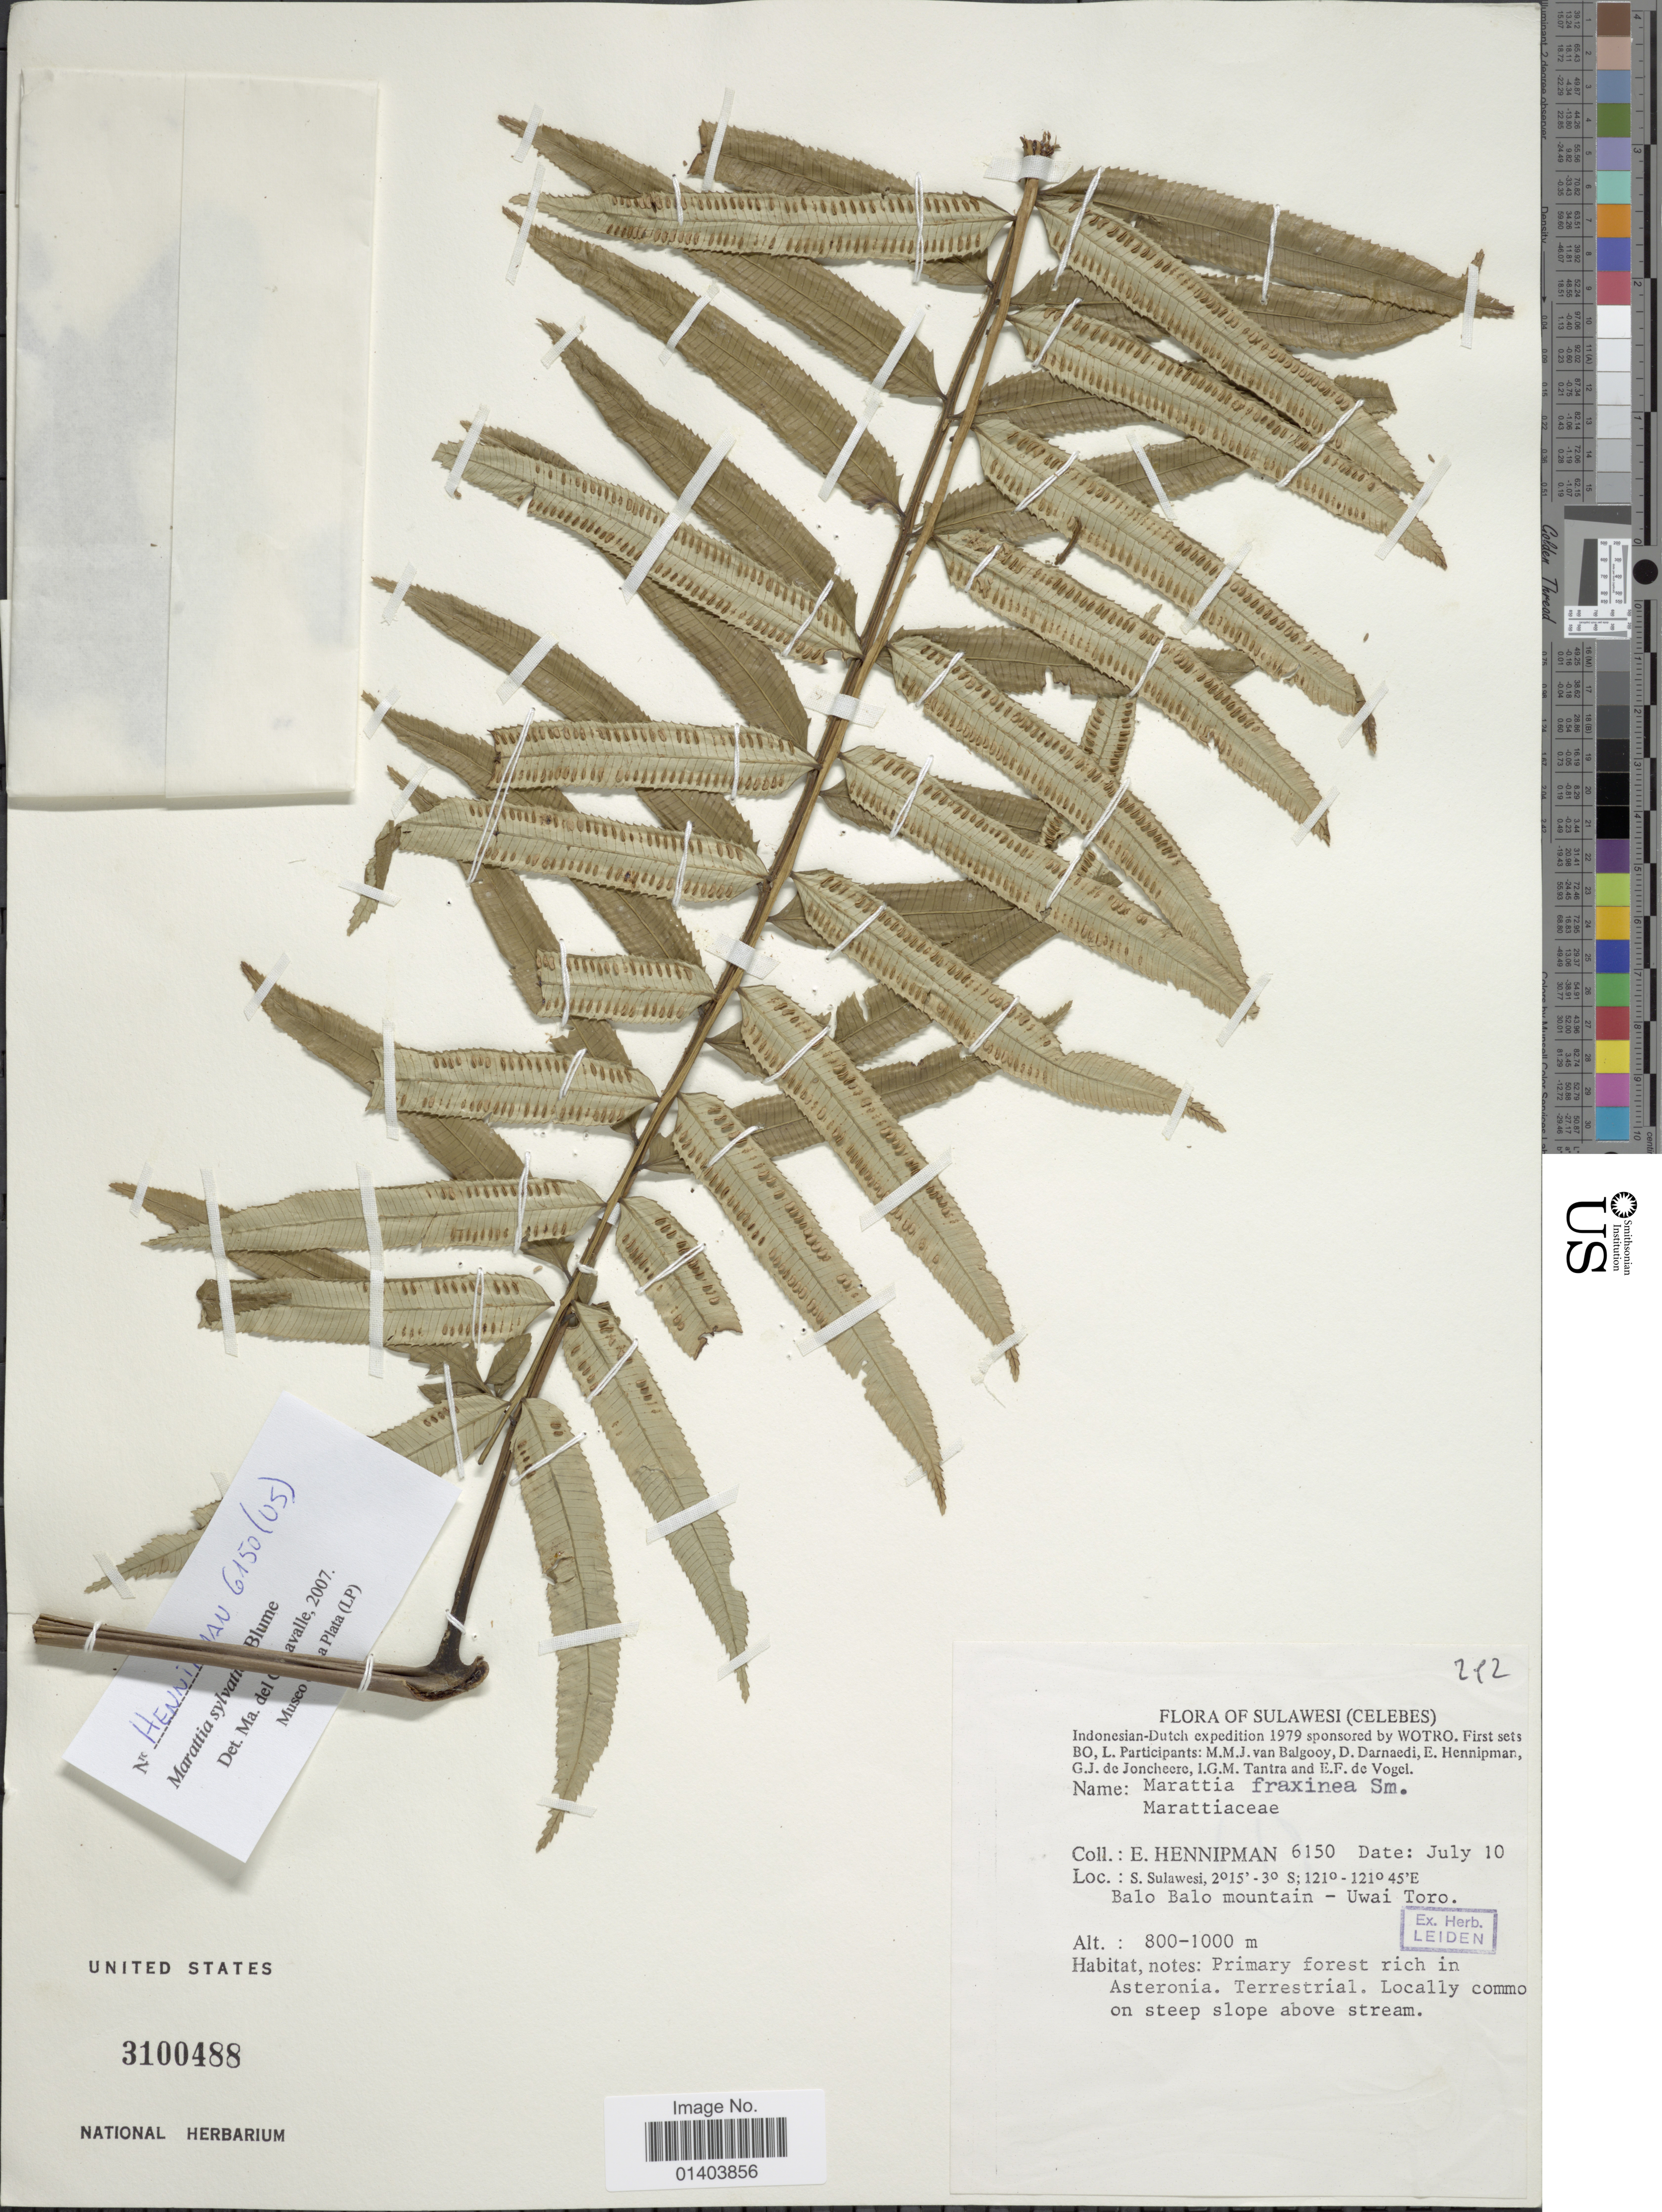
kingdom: Plantae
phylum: Tracheophyta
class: Polypodiopsida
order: Marattiales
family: Marattiaceae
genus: Ptisana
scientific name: Ptisana sylvatica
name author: (Blume) Murdock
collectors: E. Hennipman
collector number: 6150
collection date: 1979-07-10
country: Indonesia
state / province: Sulawesi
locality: (Celebes), S. Sulawesi, balo Balo mountain - Uwai Toro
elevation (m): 800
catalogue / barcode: US 3100488